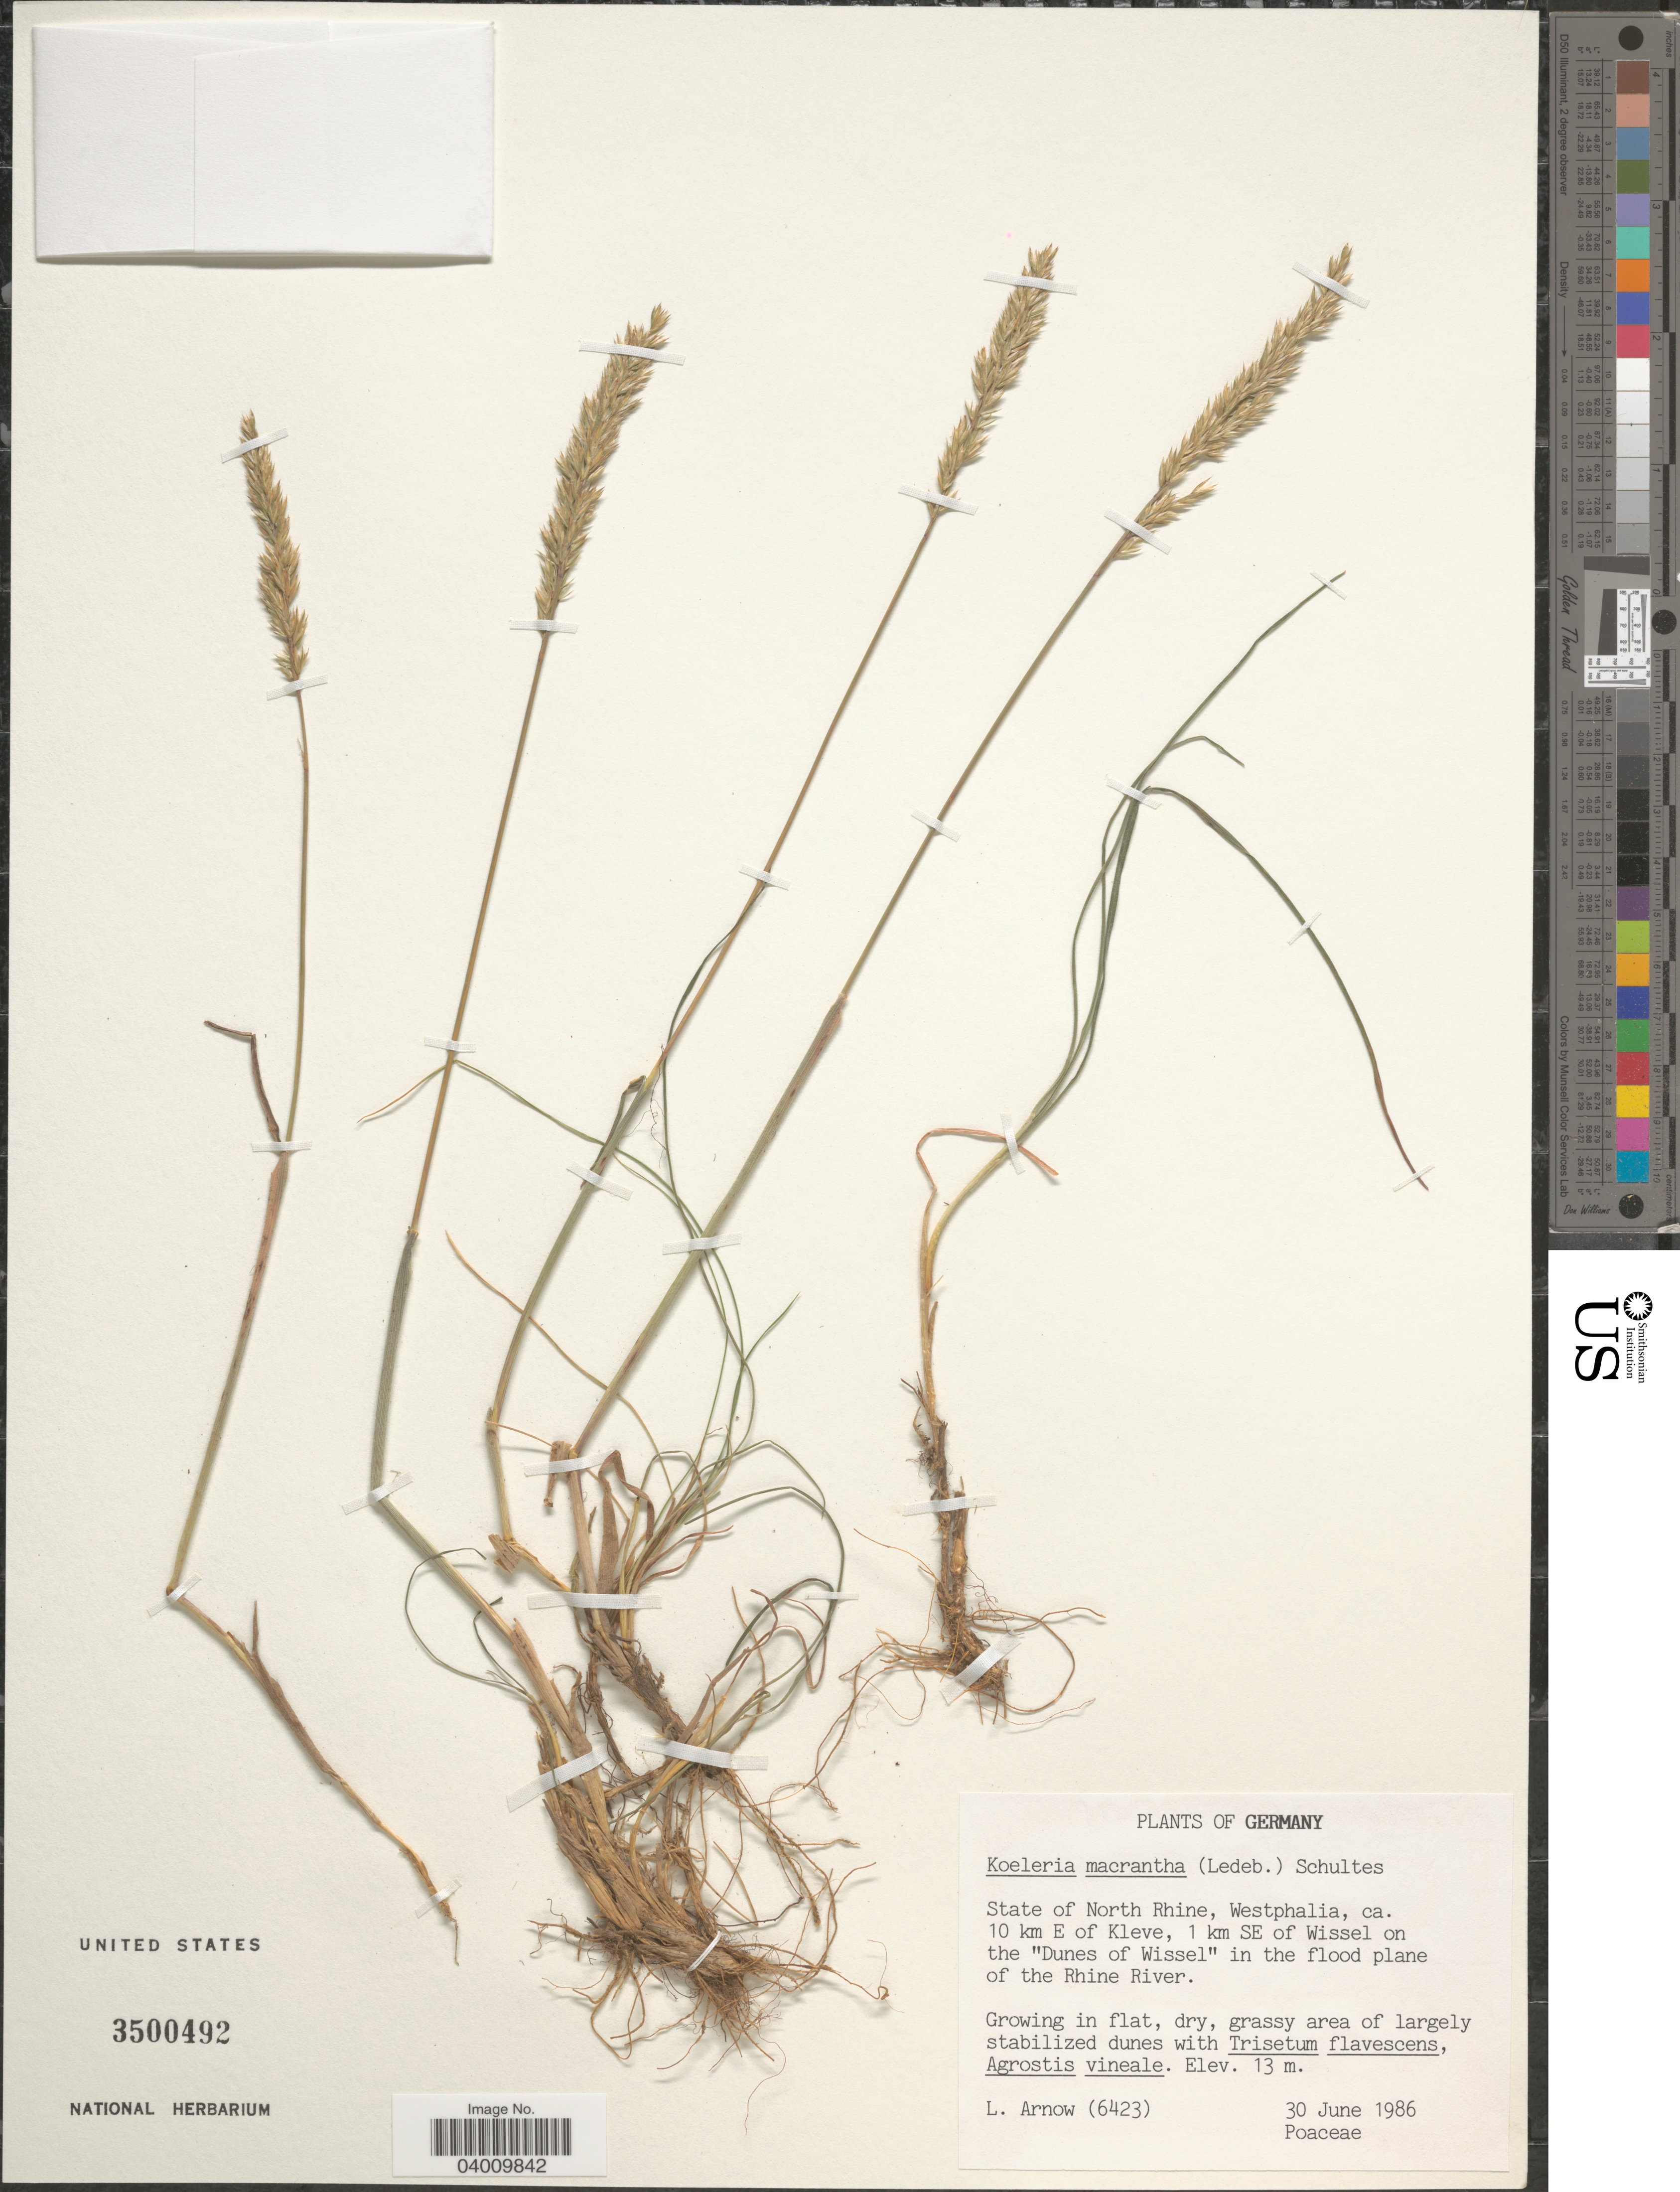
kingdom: Plantae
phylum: Tracheophyta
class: Liliopsida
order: Poales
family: Poaceae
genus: Koeleria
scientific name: Koeleria macrantha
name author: (Ledeb.) Schult.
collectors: L. Arnow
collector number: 6423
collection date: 1986-06-30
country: Germany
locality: State of North Rhine, Westphalia, ca. 10 km E of Kleve, 1 km SE of Wissel on the "Dunes of Wissel" in the flood plane of the Rhine River.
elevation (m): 13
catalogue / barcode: US 3500492